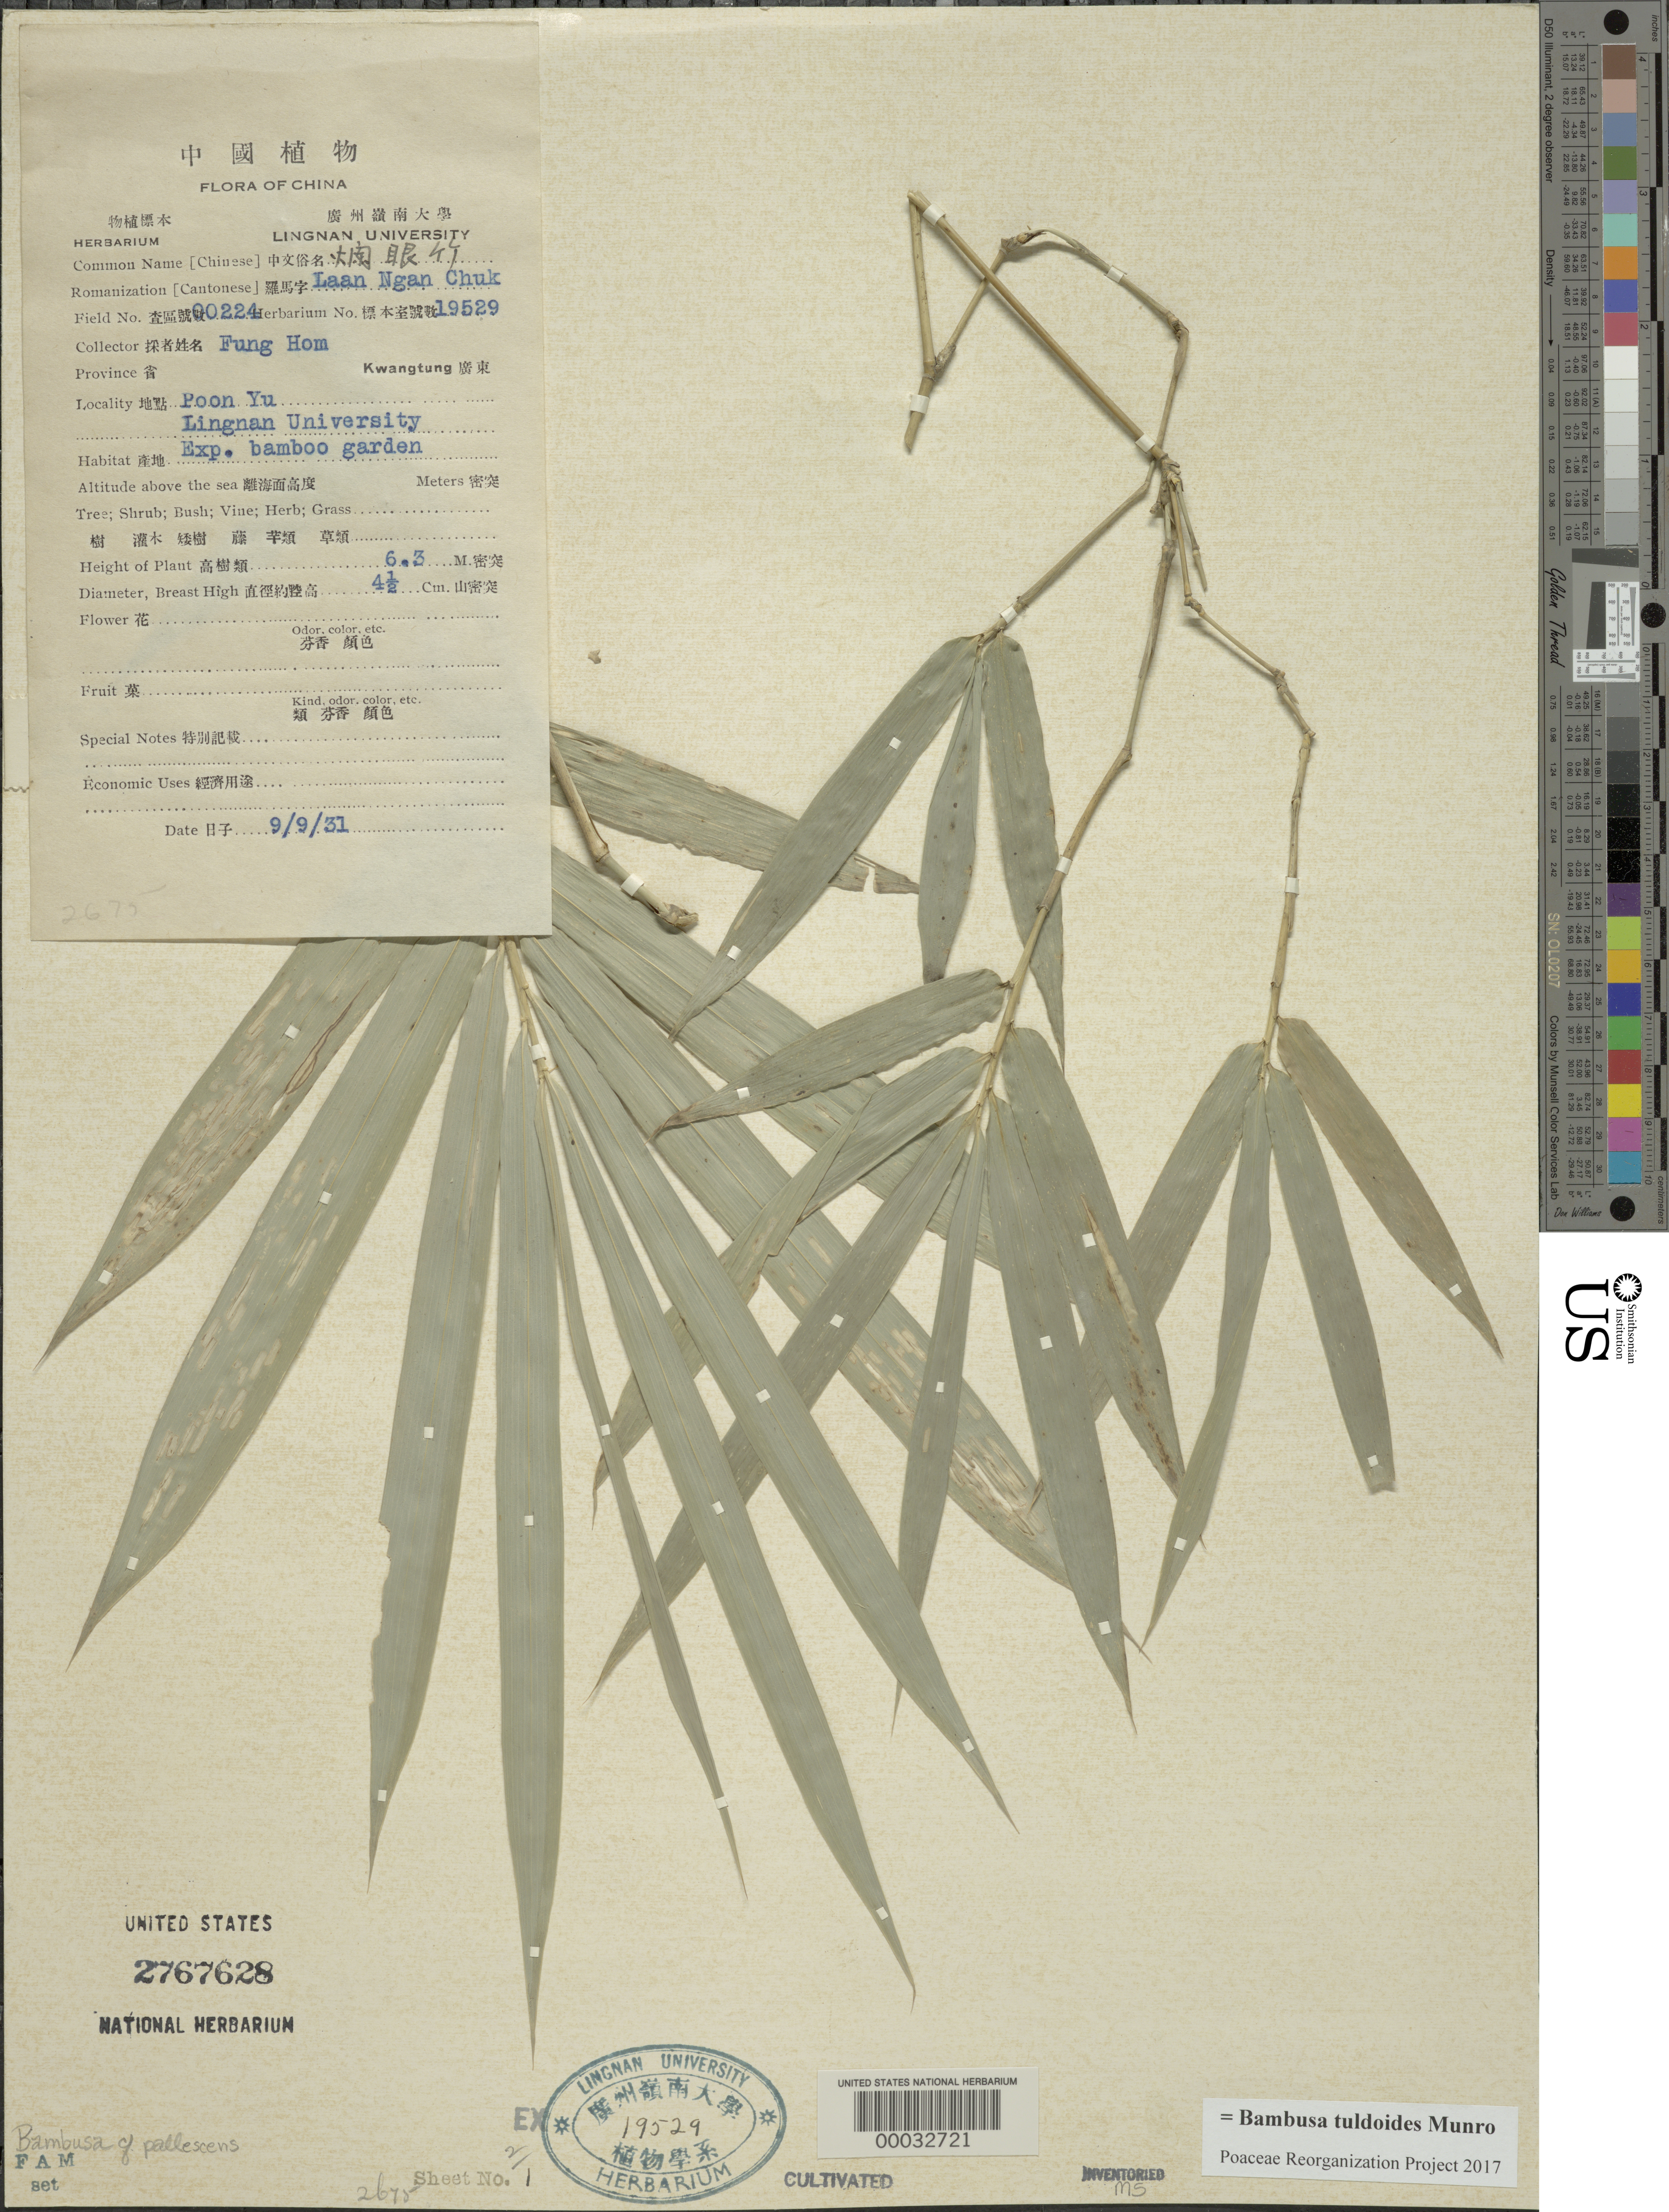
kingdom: Plantae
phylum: Tracheophyta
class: Liliopsida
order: Poales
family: Poaceae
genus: Bambusa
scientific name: Bambusa tuldoides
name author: Munro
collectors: H. L. Fung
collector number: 224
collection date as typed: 09 Sep 1931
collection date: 1931-09-09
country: China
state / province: Guangdong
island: Honam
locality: Lingnam university bamboo garden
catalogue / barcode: US 2767628